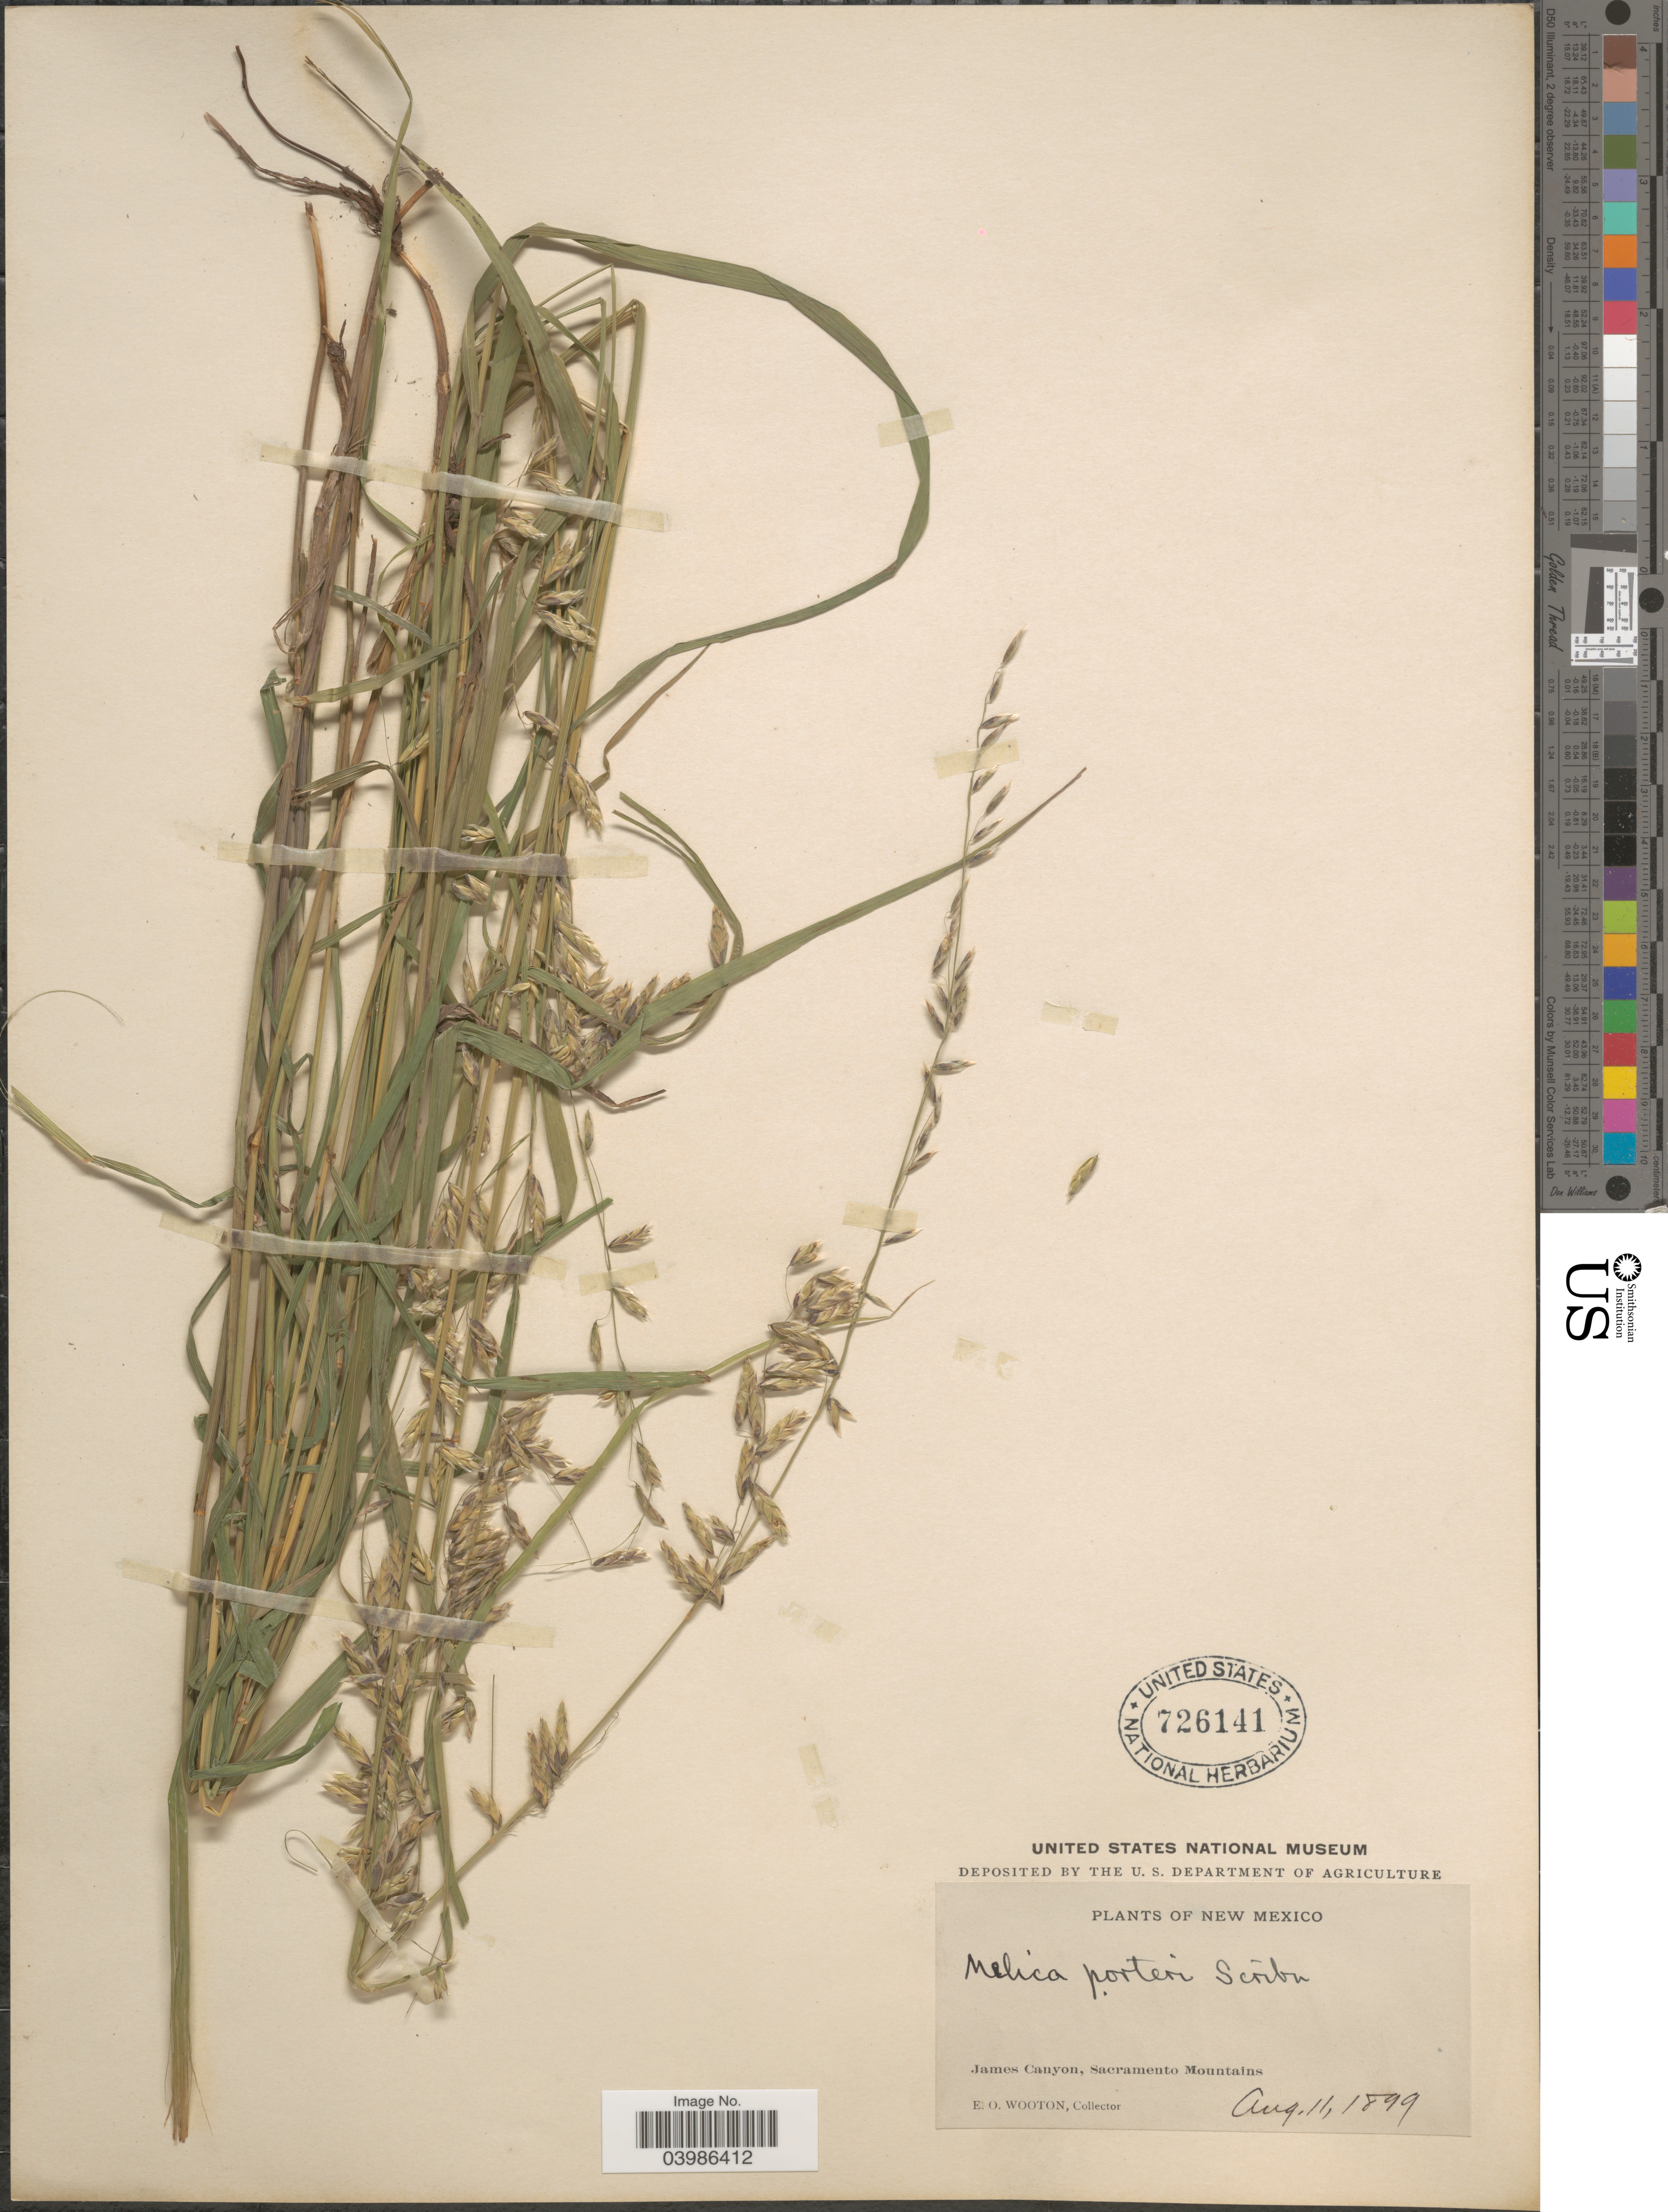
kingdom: Plantae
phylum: Tracheophyta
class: Liliopsida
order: Poales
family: Poaceae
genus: Melica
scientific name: Melica porteri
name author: Scribn.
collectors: E. O. Wooton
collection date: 1899-08-11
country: United States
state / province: New Mexico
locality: James Canyon, Sacramento Mountains.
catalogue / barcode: US 726141